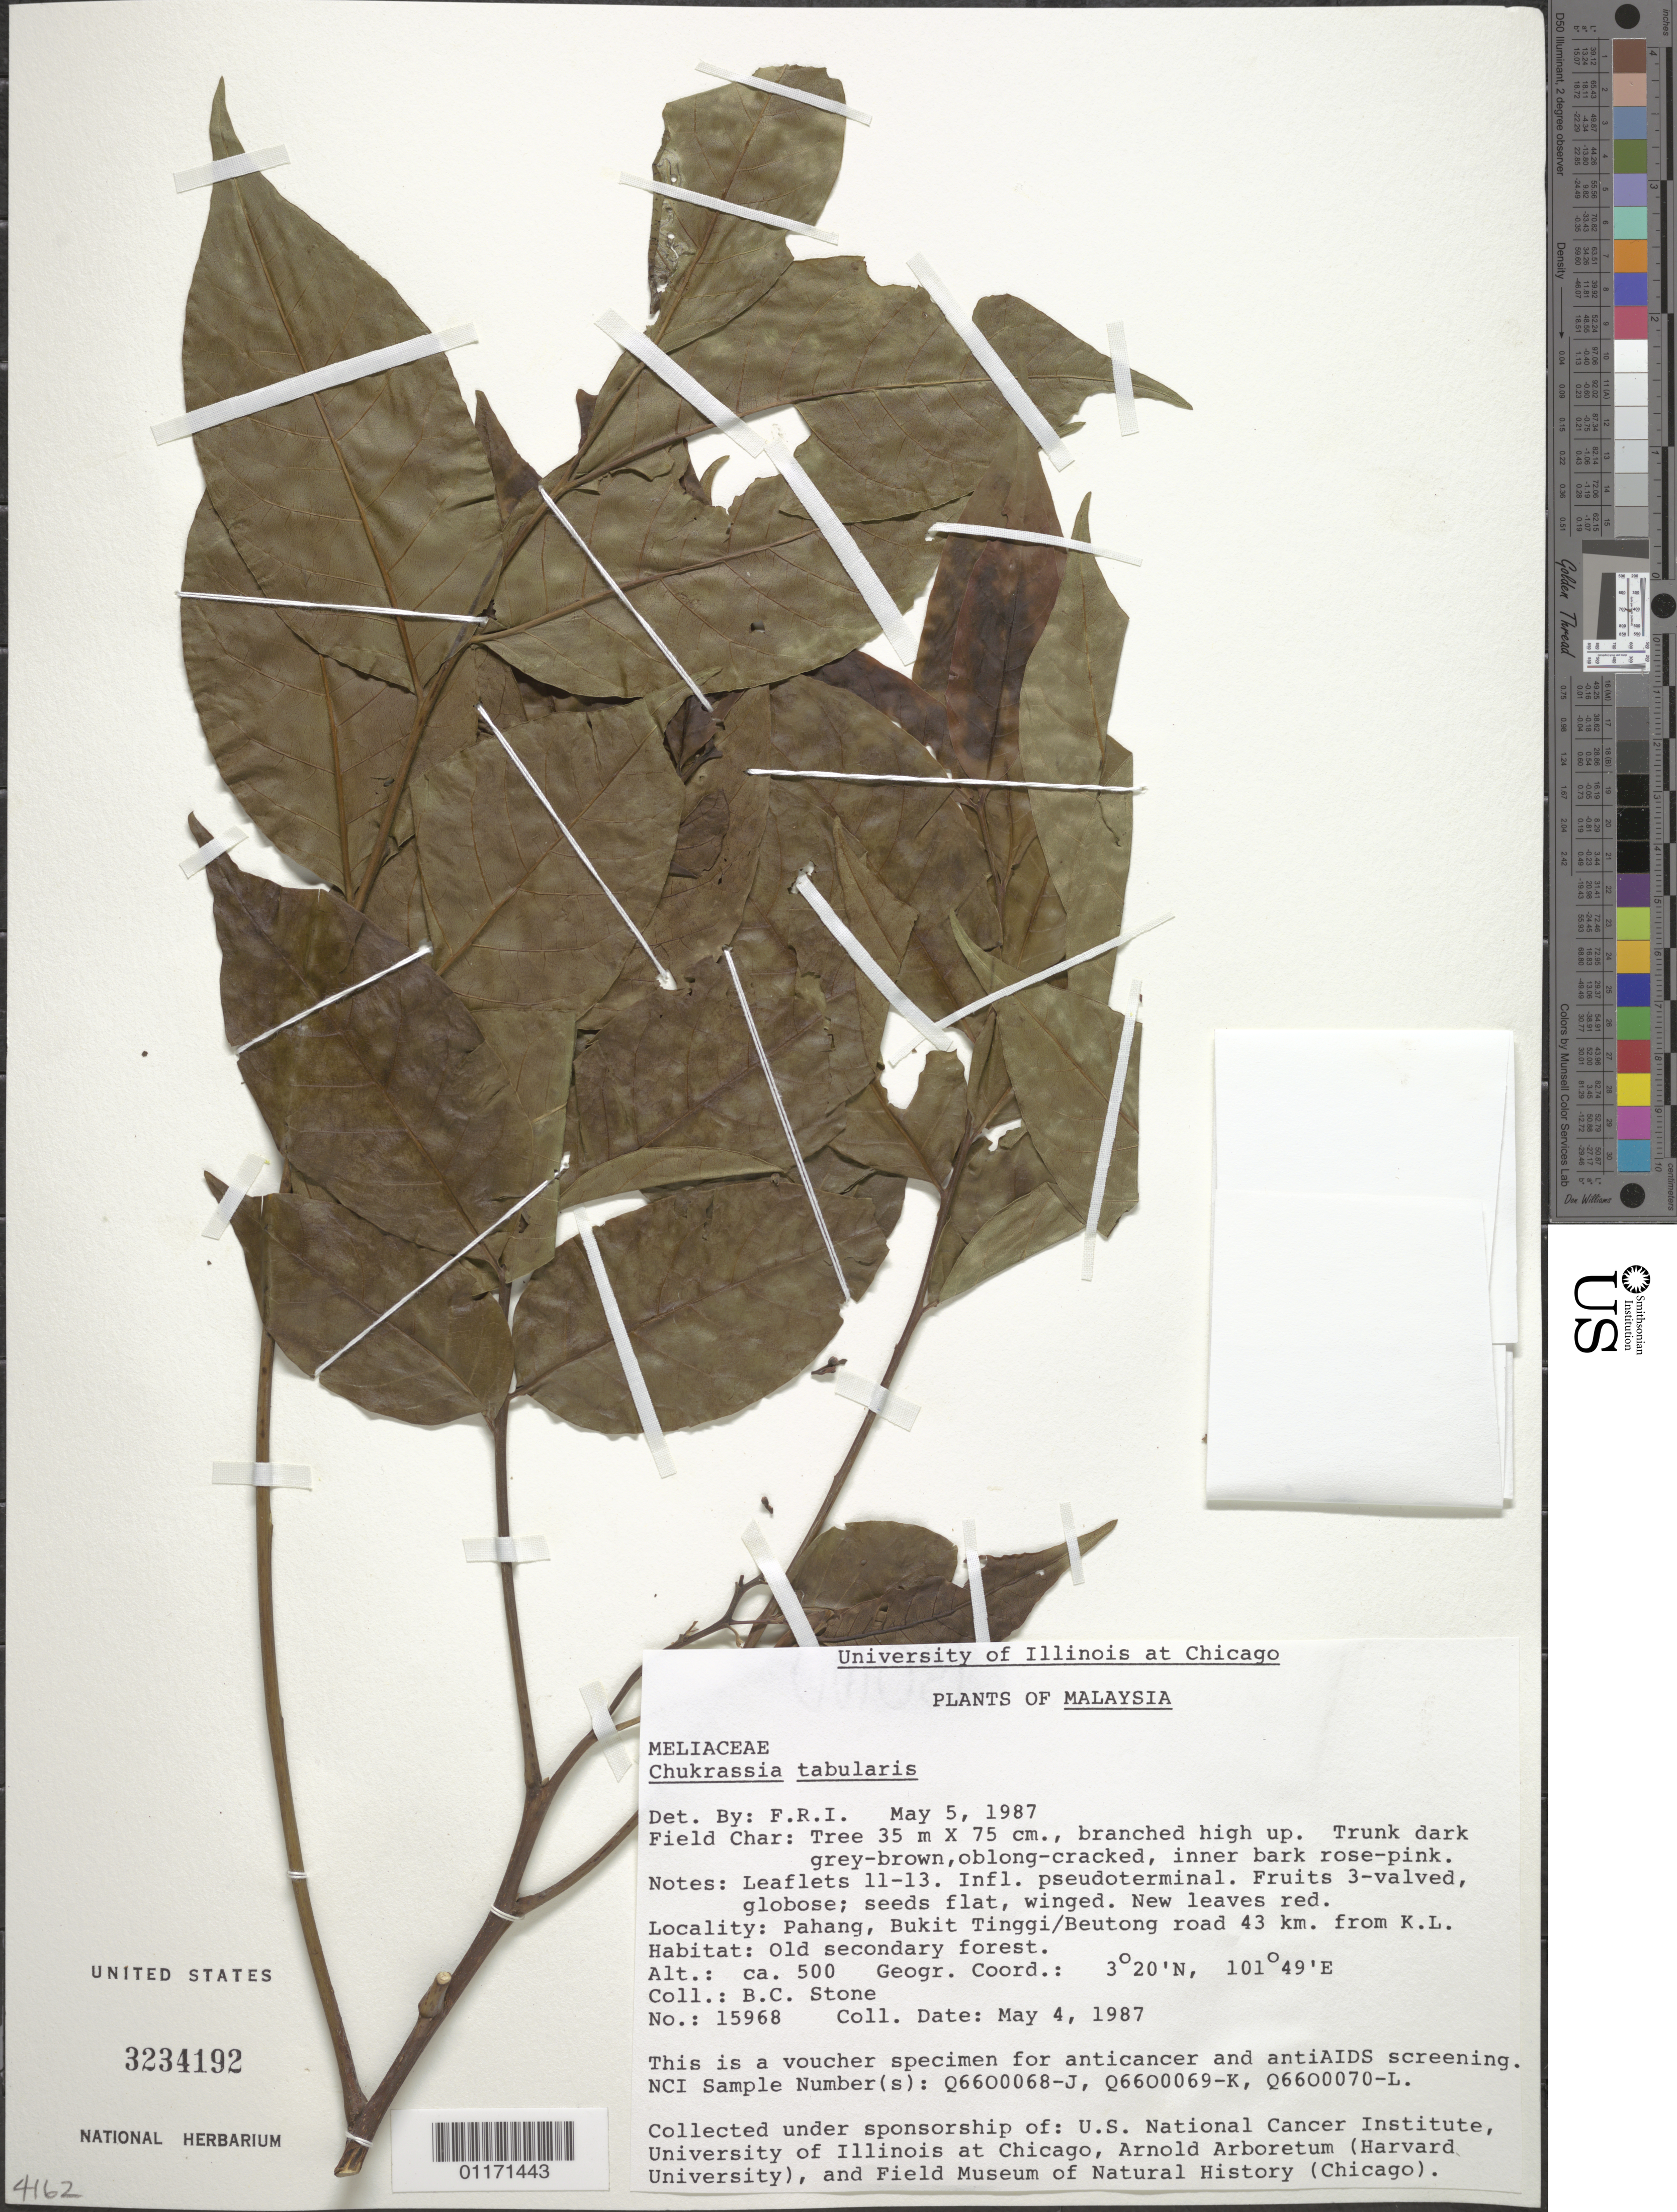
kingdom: Plantae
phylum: Tracheophyta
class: Magnoliopsida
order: Sapindales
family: Meliaceae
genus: Chukrasia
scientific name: Chukrasia tabularis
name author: A. Juss.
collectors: B. C. Stone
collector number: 15968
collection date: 1987-05-04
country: Malaysia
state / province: Pahang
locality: Bukit Tinggi/Beutong road 43 km. from K.L.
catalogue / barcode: US 3234192